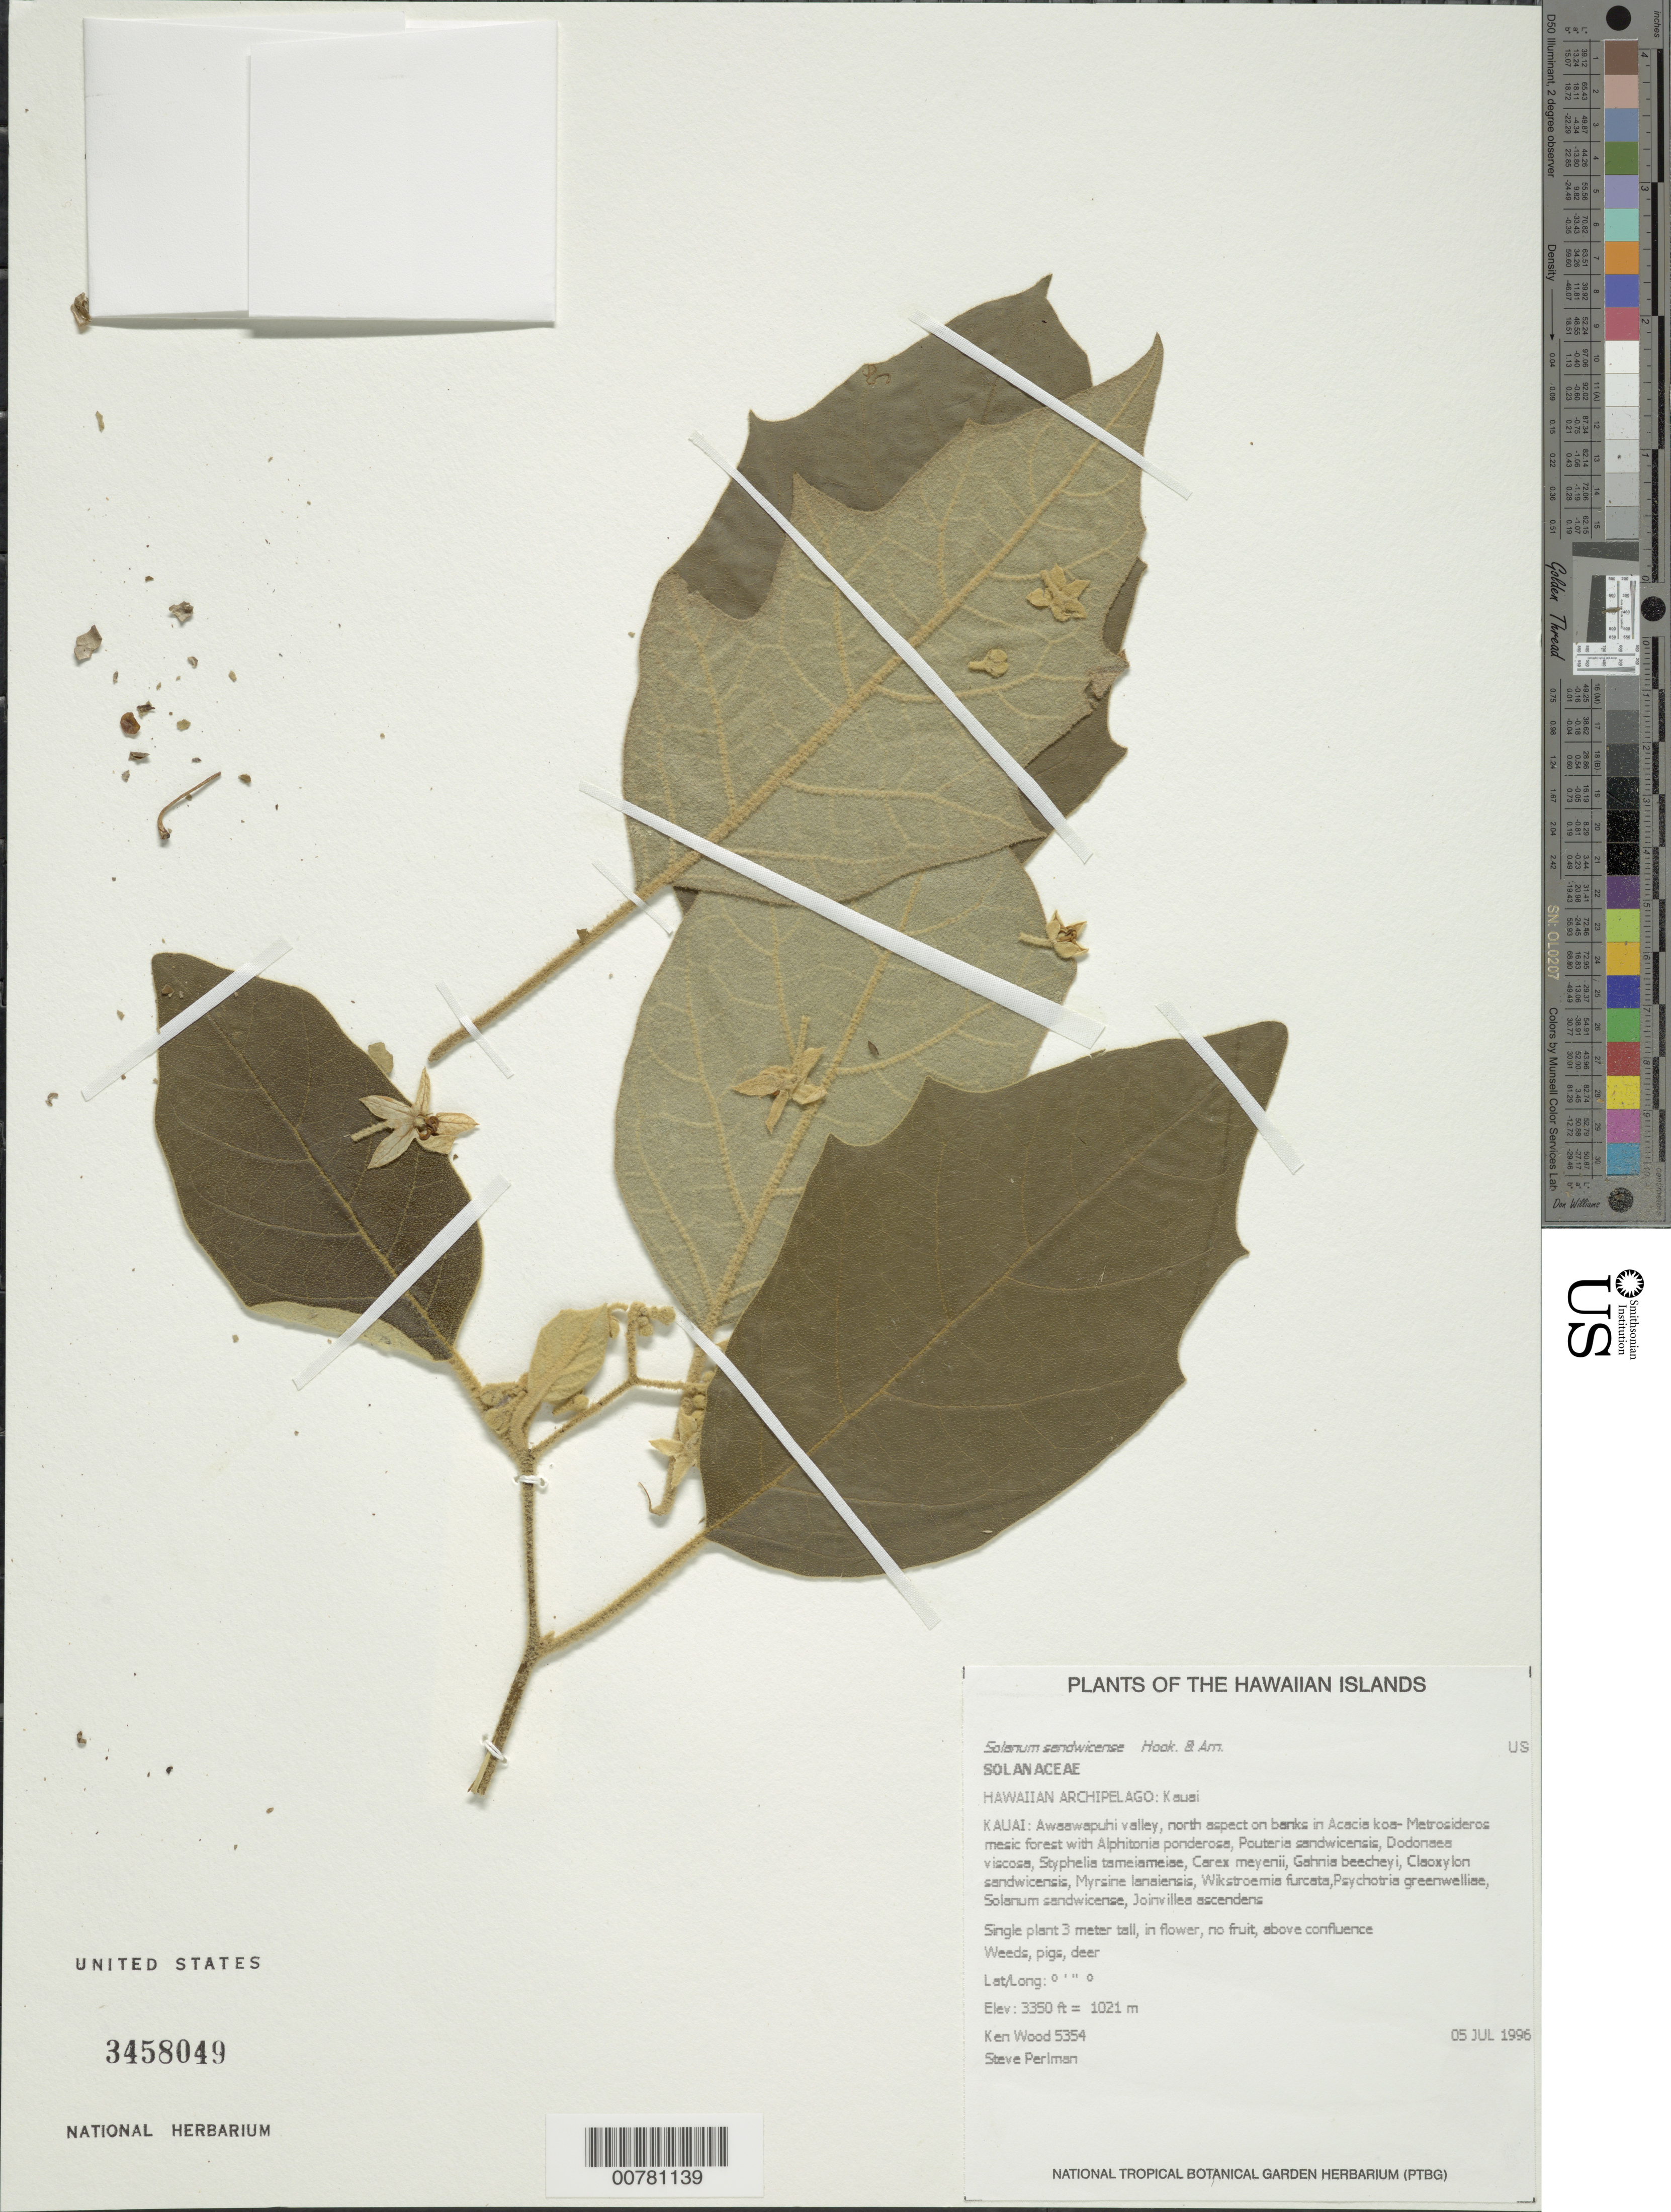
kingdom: Plantae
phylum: Tracheophyta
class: Magnoliopsida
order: Solanales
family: Solanaceae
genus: Solanum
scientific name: Solanum sandwicense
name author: Hook. & Arn.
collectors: K. R. Wood & S. P. Perlman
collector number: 5354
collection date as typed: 5 Jul 1996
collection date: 1996-07-05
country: United States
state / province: Hawaii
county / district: Kaui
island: Kaua'i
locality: Awaawapuhi valley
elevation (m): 1021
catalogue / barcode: US 3458049